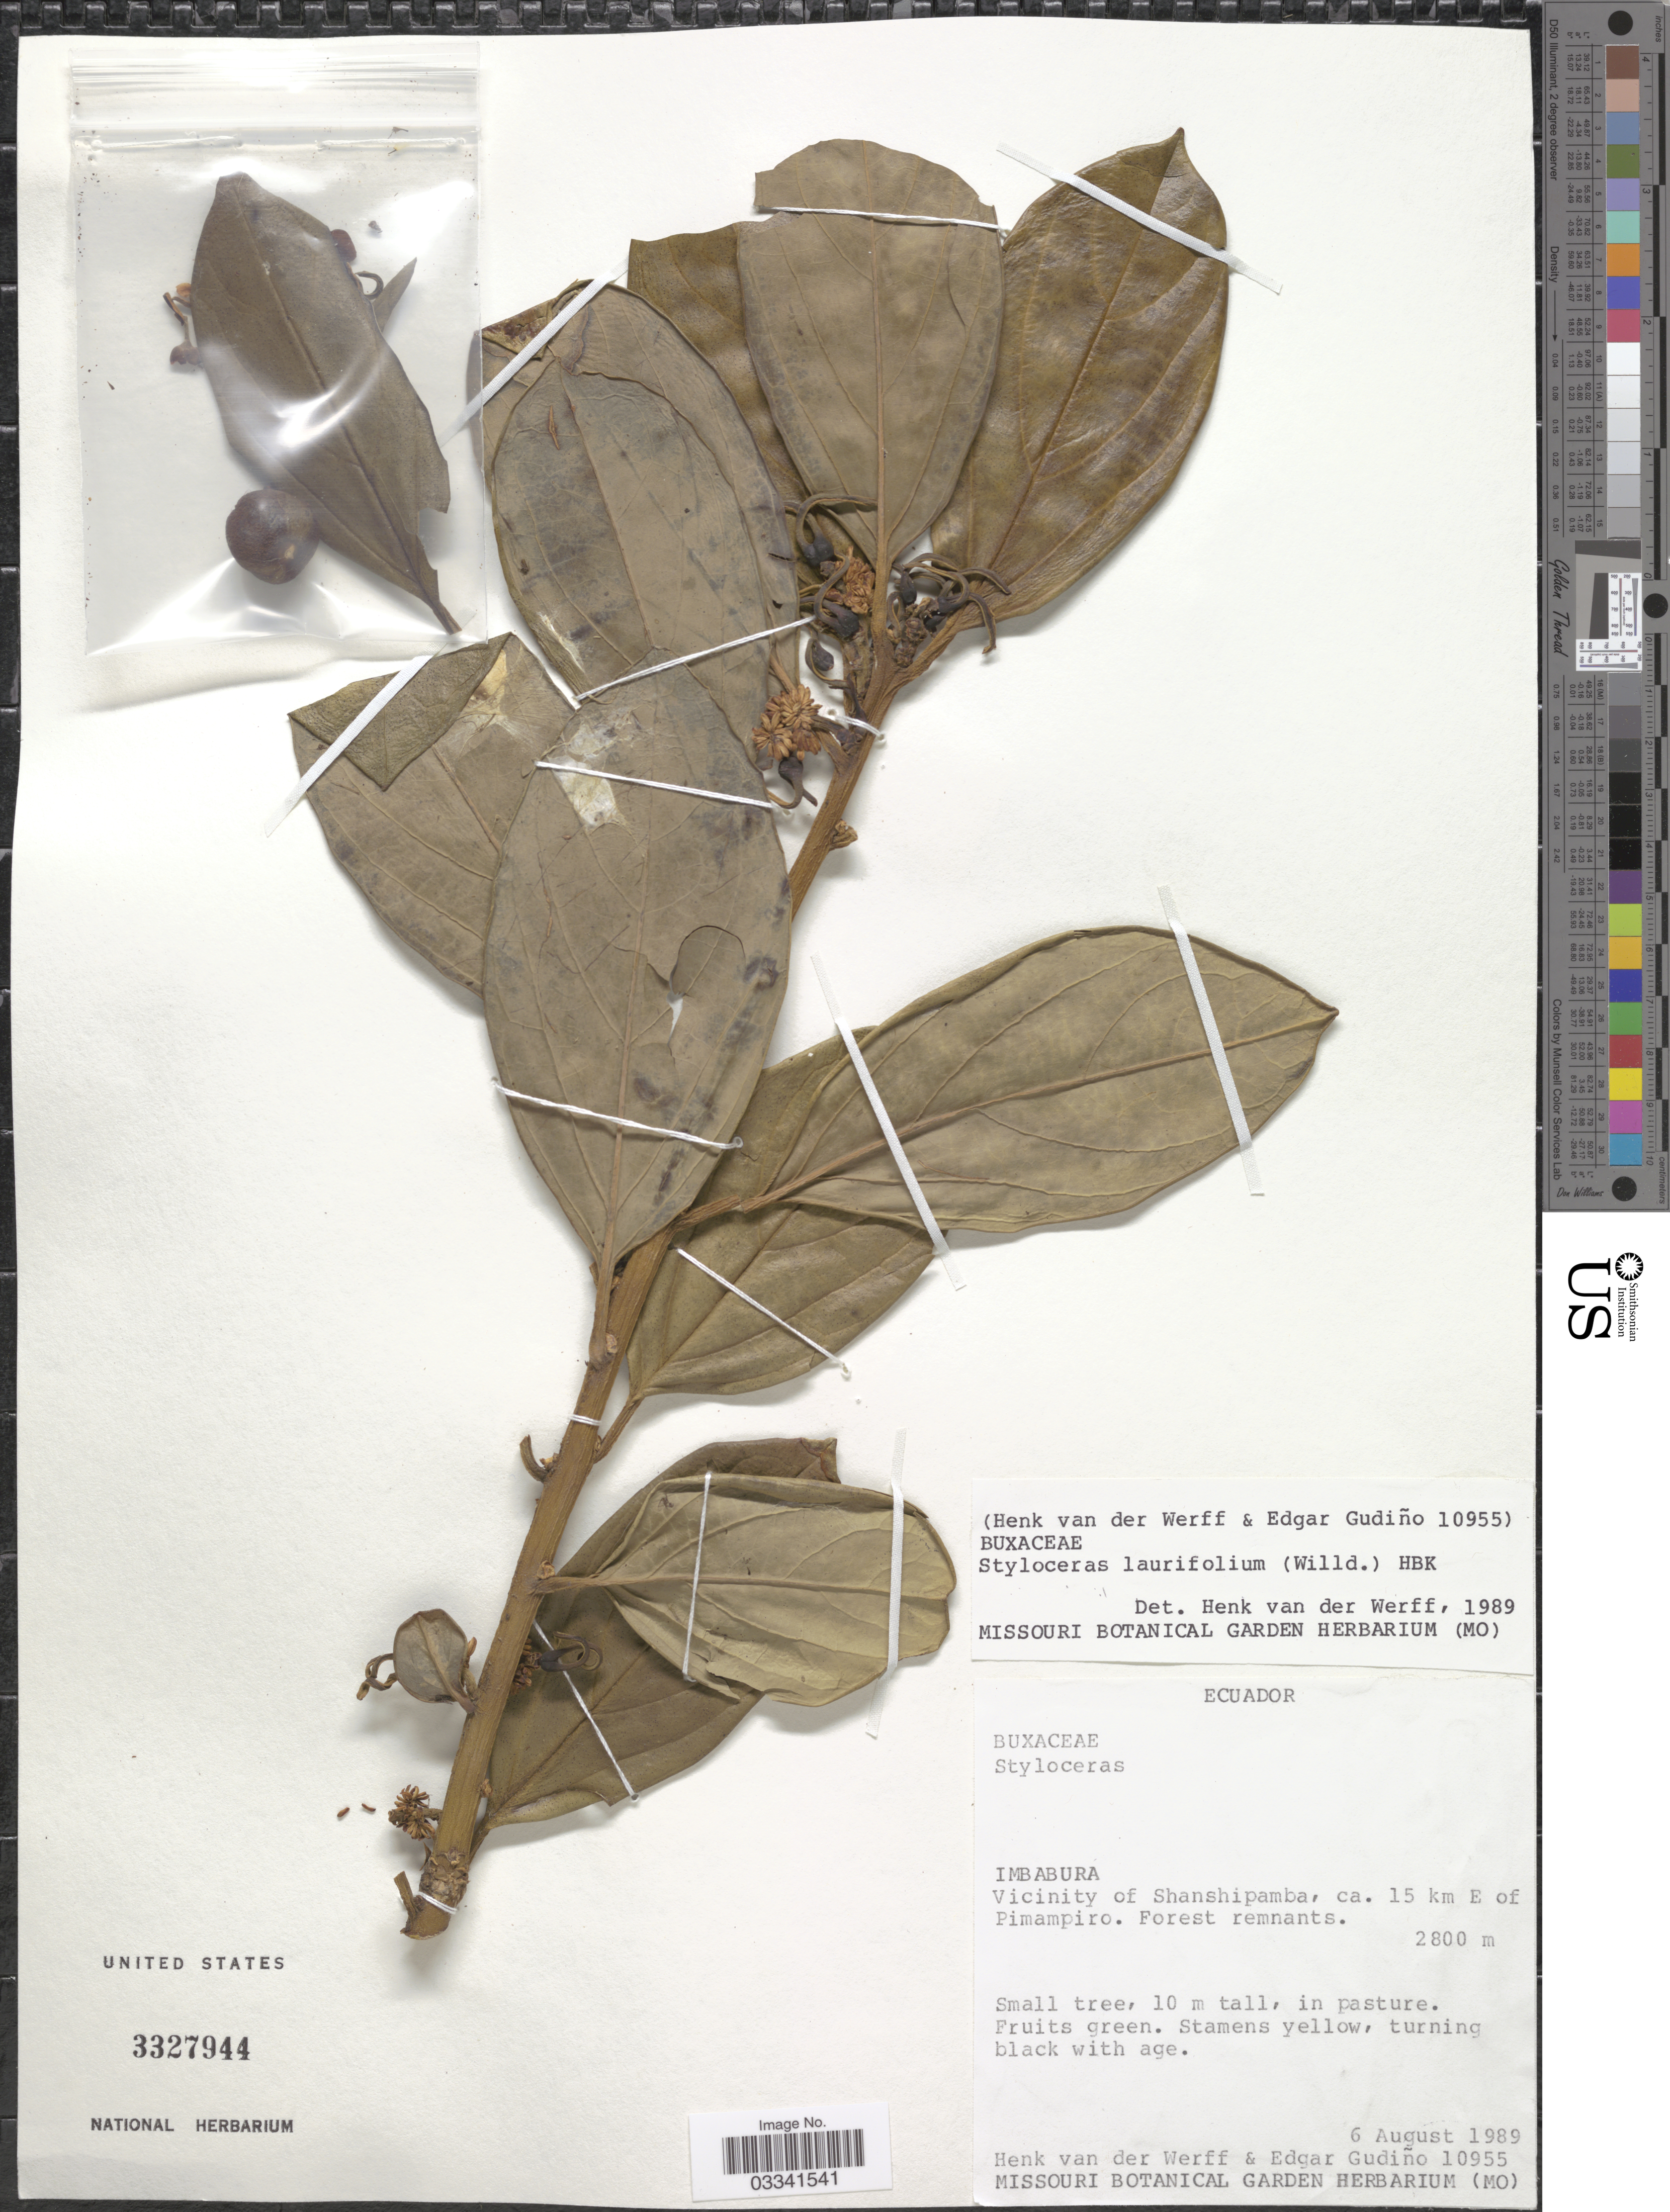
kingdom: Plantae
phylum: Tracheophyta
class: Magnoliopsida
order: Buxales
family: Buxaceae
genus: Styloceras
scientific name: Styloceras laurifolium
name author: (Willd.) Kunth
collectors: H. van der Werff & E. Gudiño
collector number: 10955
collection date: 1989-08-06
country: Ecuador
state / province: Imbabura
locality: Vicinity of Shanshipamba, ca. 15 km E of Pimampiro.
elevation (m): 2800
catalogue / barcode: US 3327944